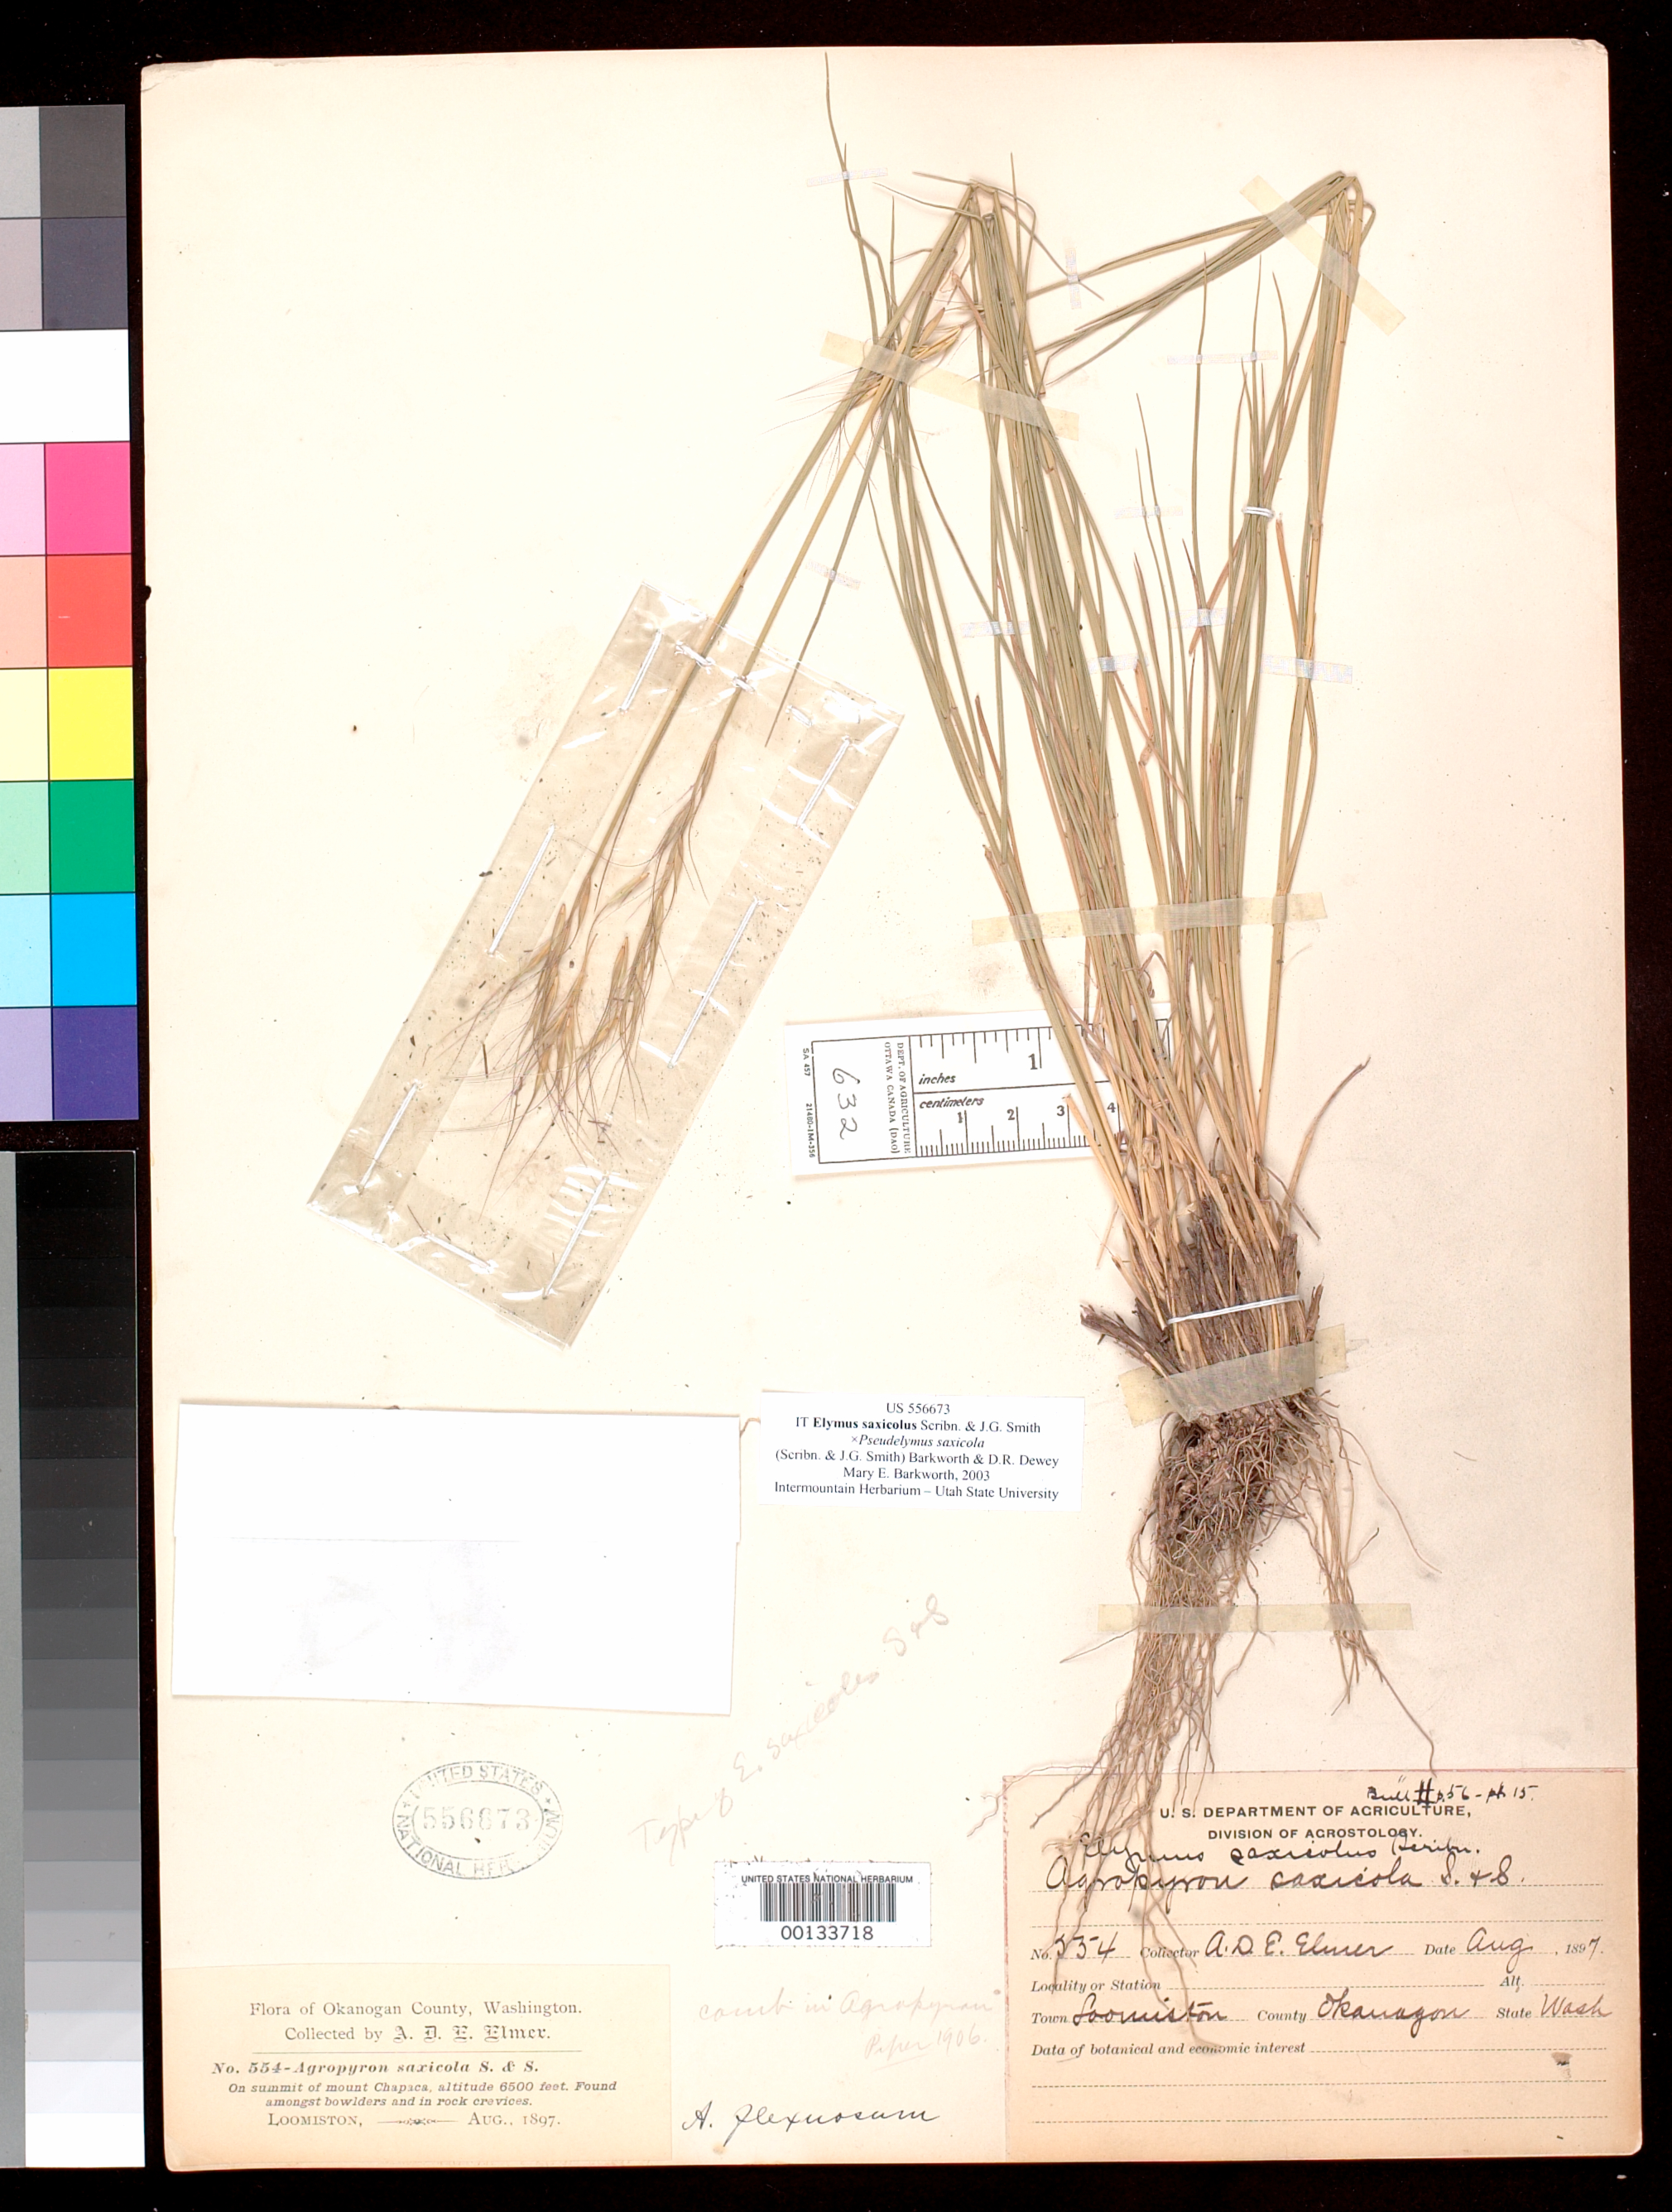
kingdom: Plantae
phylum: Tracheophyta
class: Liliopsida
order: Poales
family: Poaceae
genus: Elymus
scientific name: Elymus saxicola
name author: Scribn. & J.G. Sm.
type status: Isotype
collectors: A. D. E. Elmer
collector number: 554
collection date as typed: Aug 1897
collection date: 1897-08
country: United States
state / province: Washington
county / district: Okanogan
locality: Summit of Mt. Chapaca; alt. 6500 ft.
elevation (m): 1981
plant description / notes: Annotated (by Chase or Hitchcock?) as "type" and recorded as "holotype" but another sheet (USNH 1017885) was originally annotated "Type" (with "dupl." added in another hand at some later date).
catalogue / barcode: US 556673